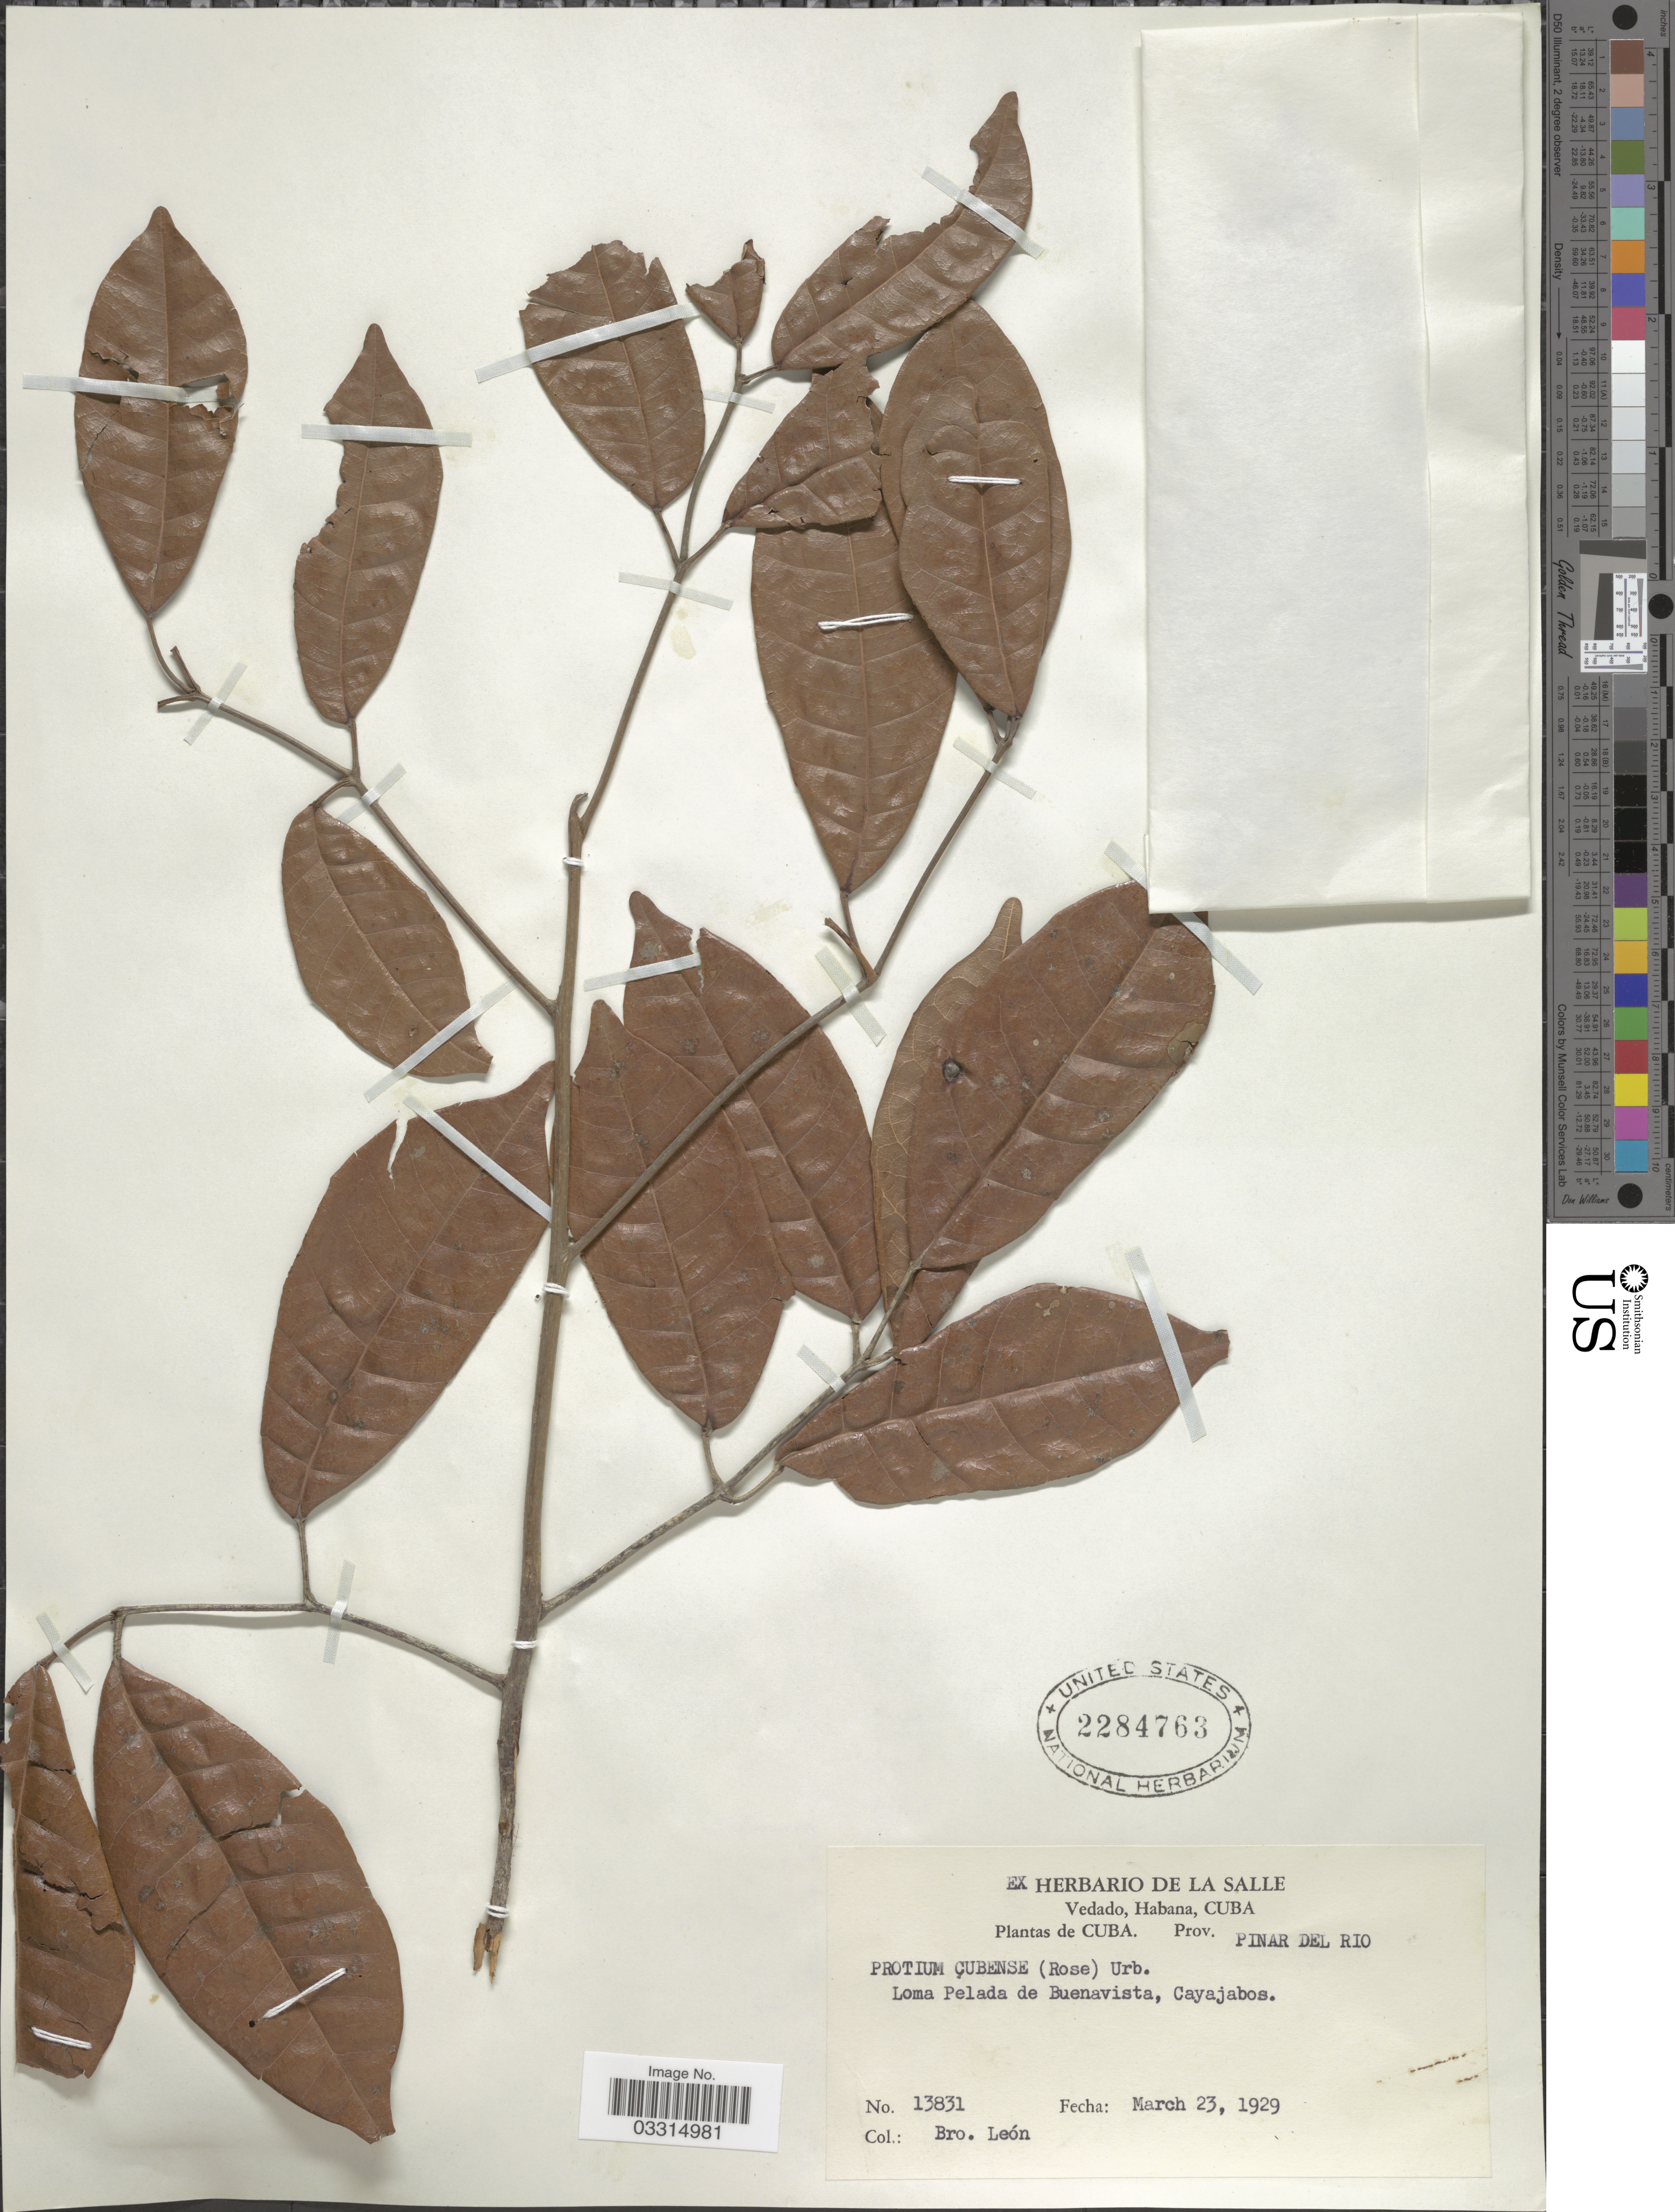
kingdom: Plantae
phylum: Tracheophyta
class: Magnoliopsida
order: Sapindales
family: Burseraceae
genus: Protium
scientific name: Protium cubense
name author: (Rose) Urb.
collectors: Bro. León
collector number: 13831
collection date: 1929-03-23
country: Cuba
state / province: Pinar del Río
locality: Loma Pelada de Buenavista, Cayajabos.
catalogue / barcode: US 2284763